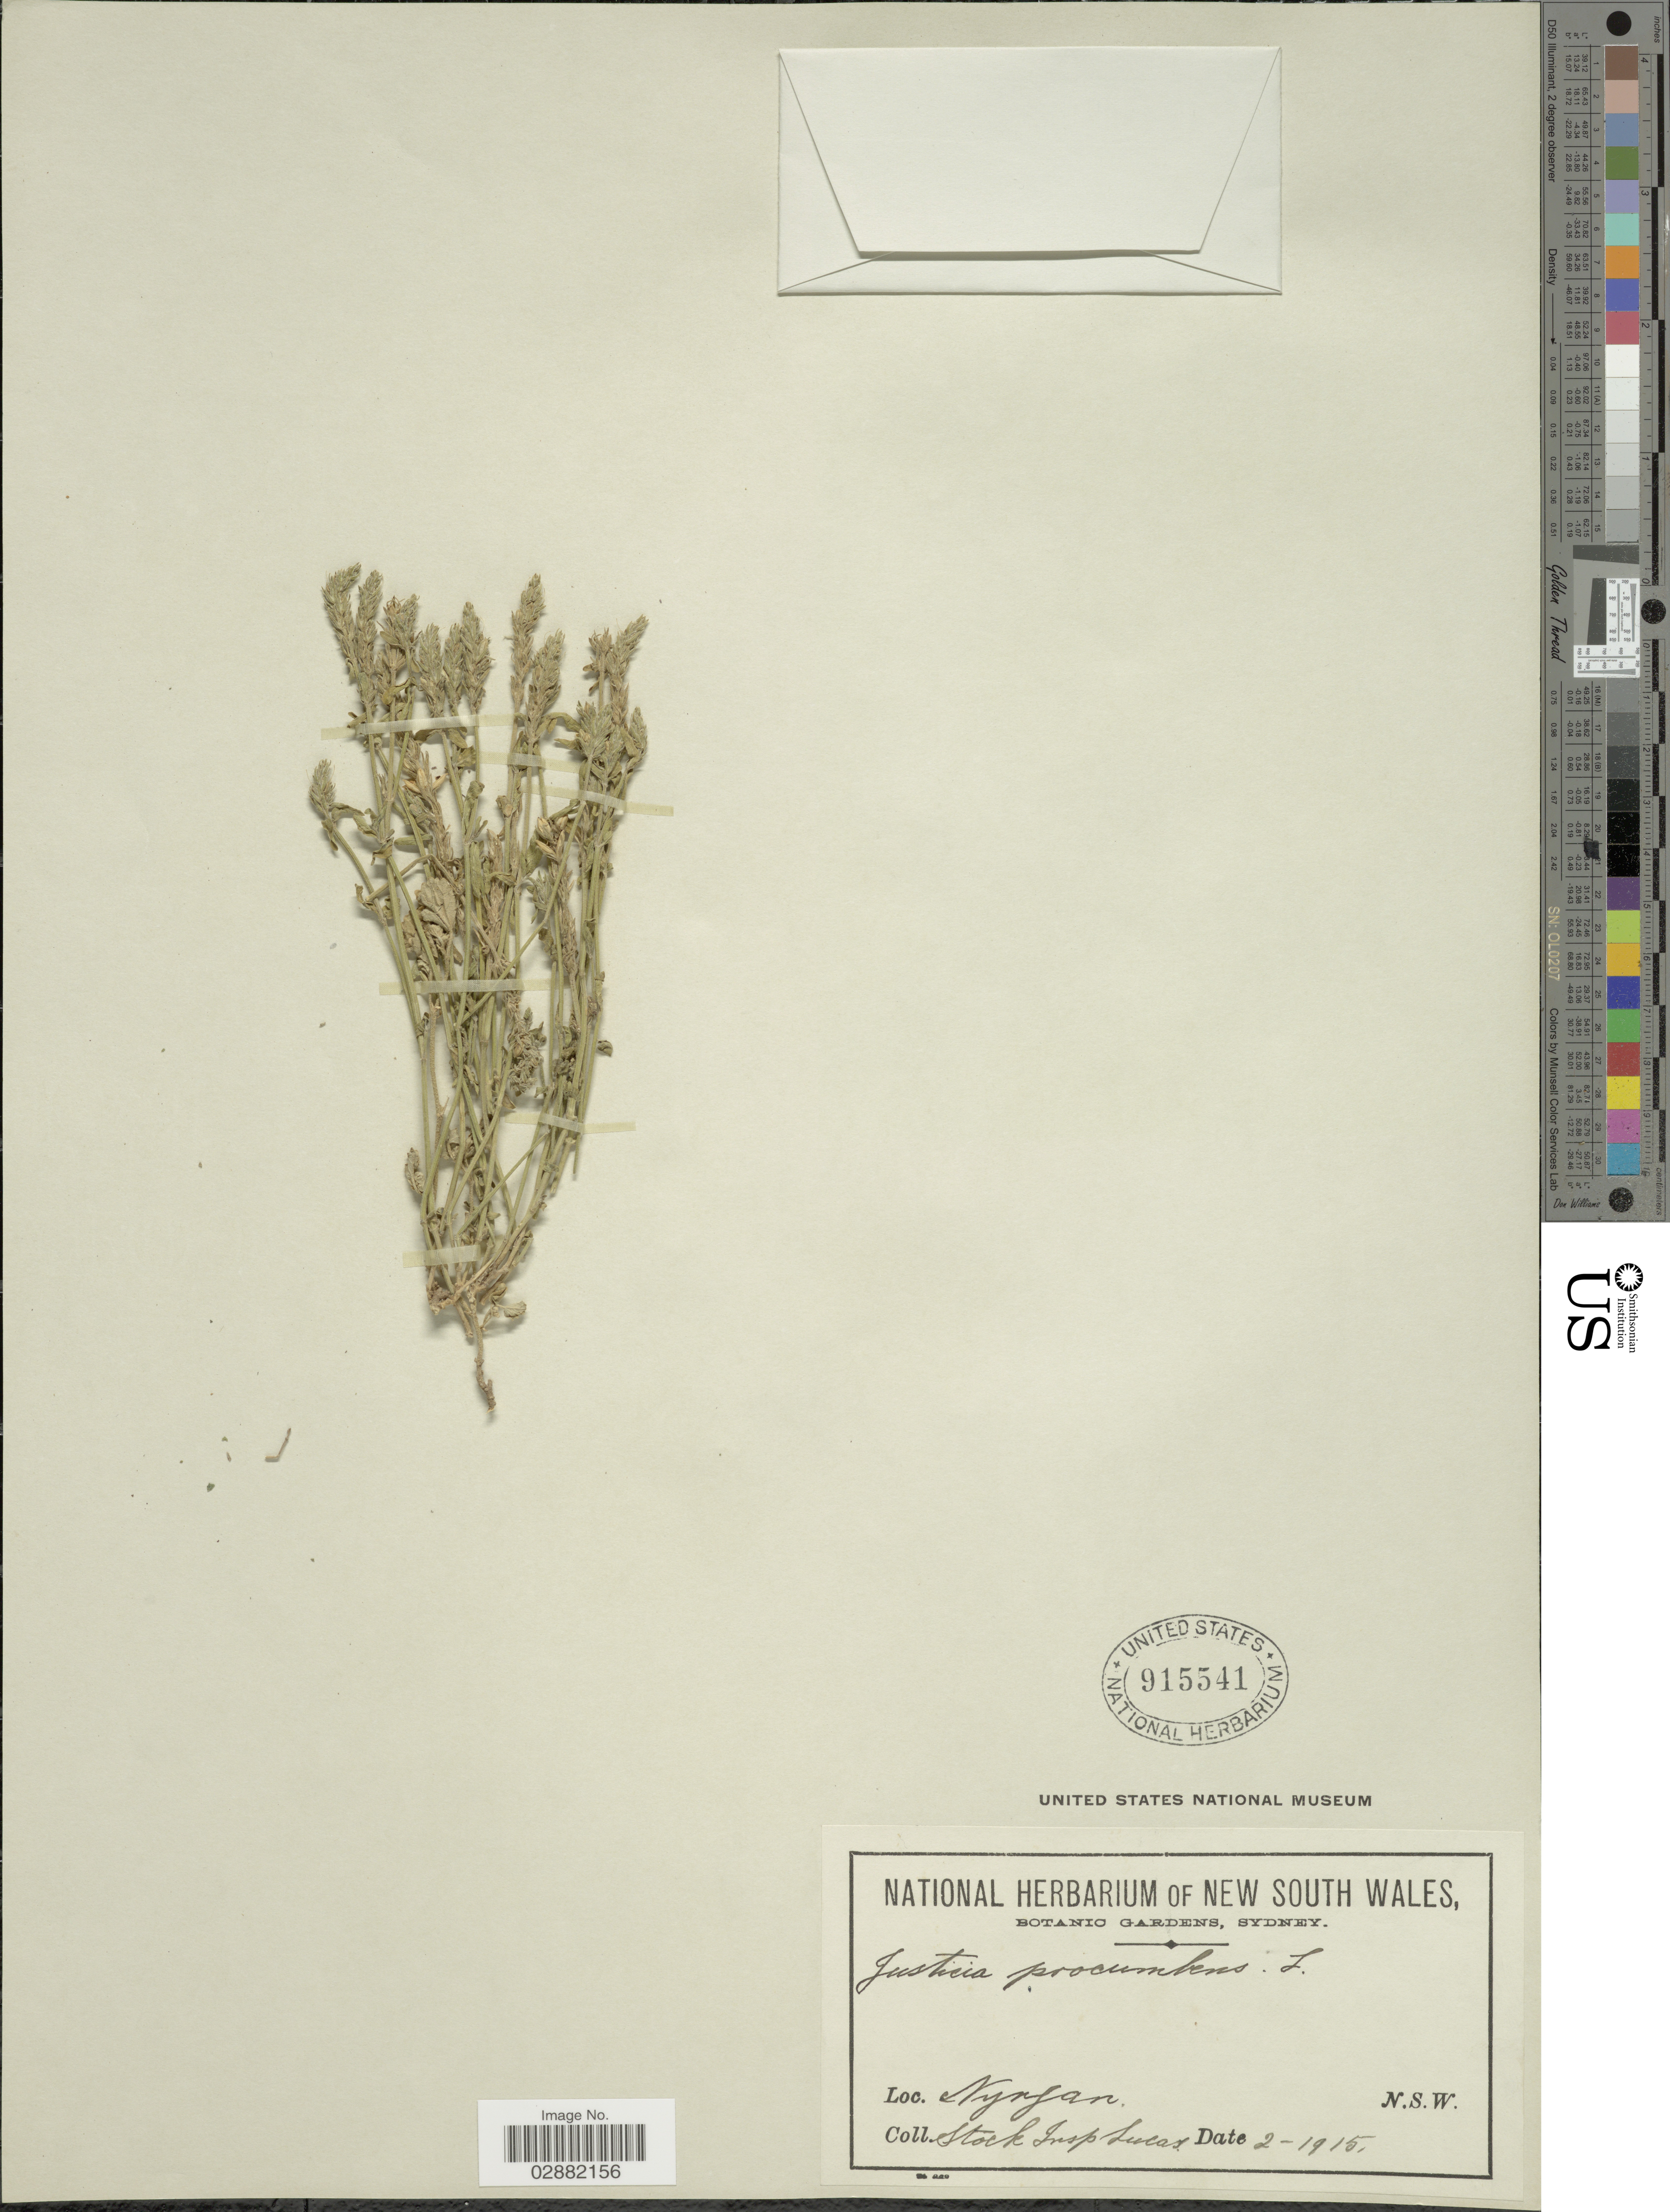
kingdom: Plantae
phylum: Tracheophyta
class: Magnoliopsida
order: Lamiales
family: Acanthaceae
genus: Justicia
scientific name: Justicia procumbens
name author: L.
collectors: Stock Insp. Lucas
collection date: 1915-02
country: Australia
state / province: New South Wales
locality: Nyngan, N.S.W.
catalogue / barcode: US 915541